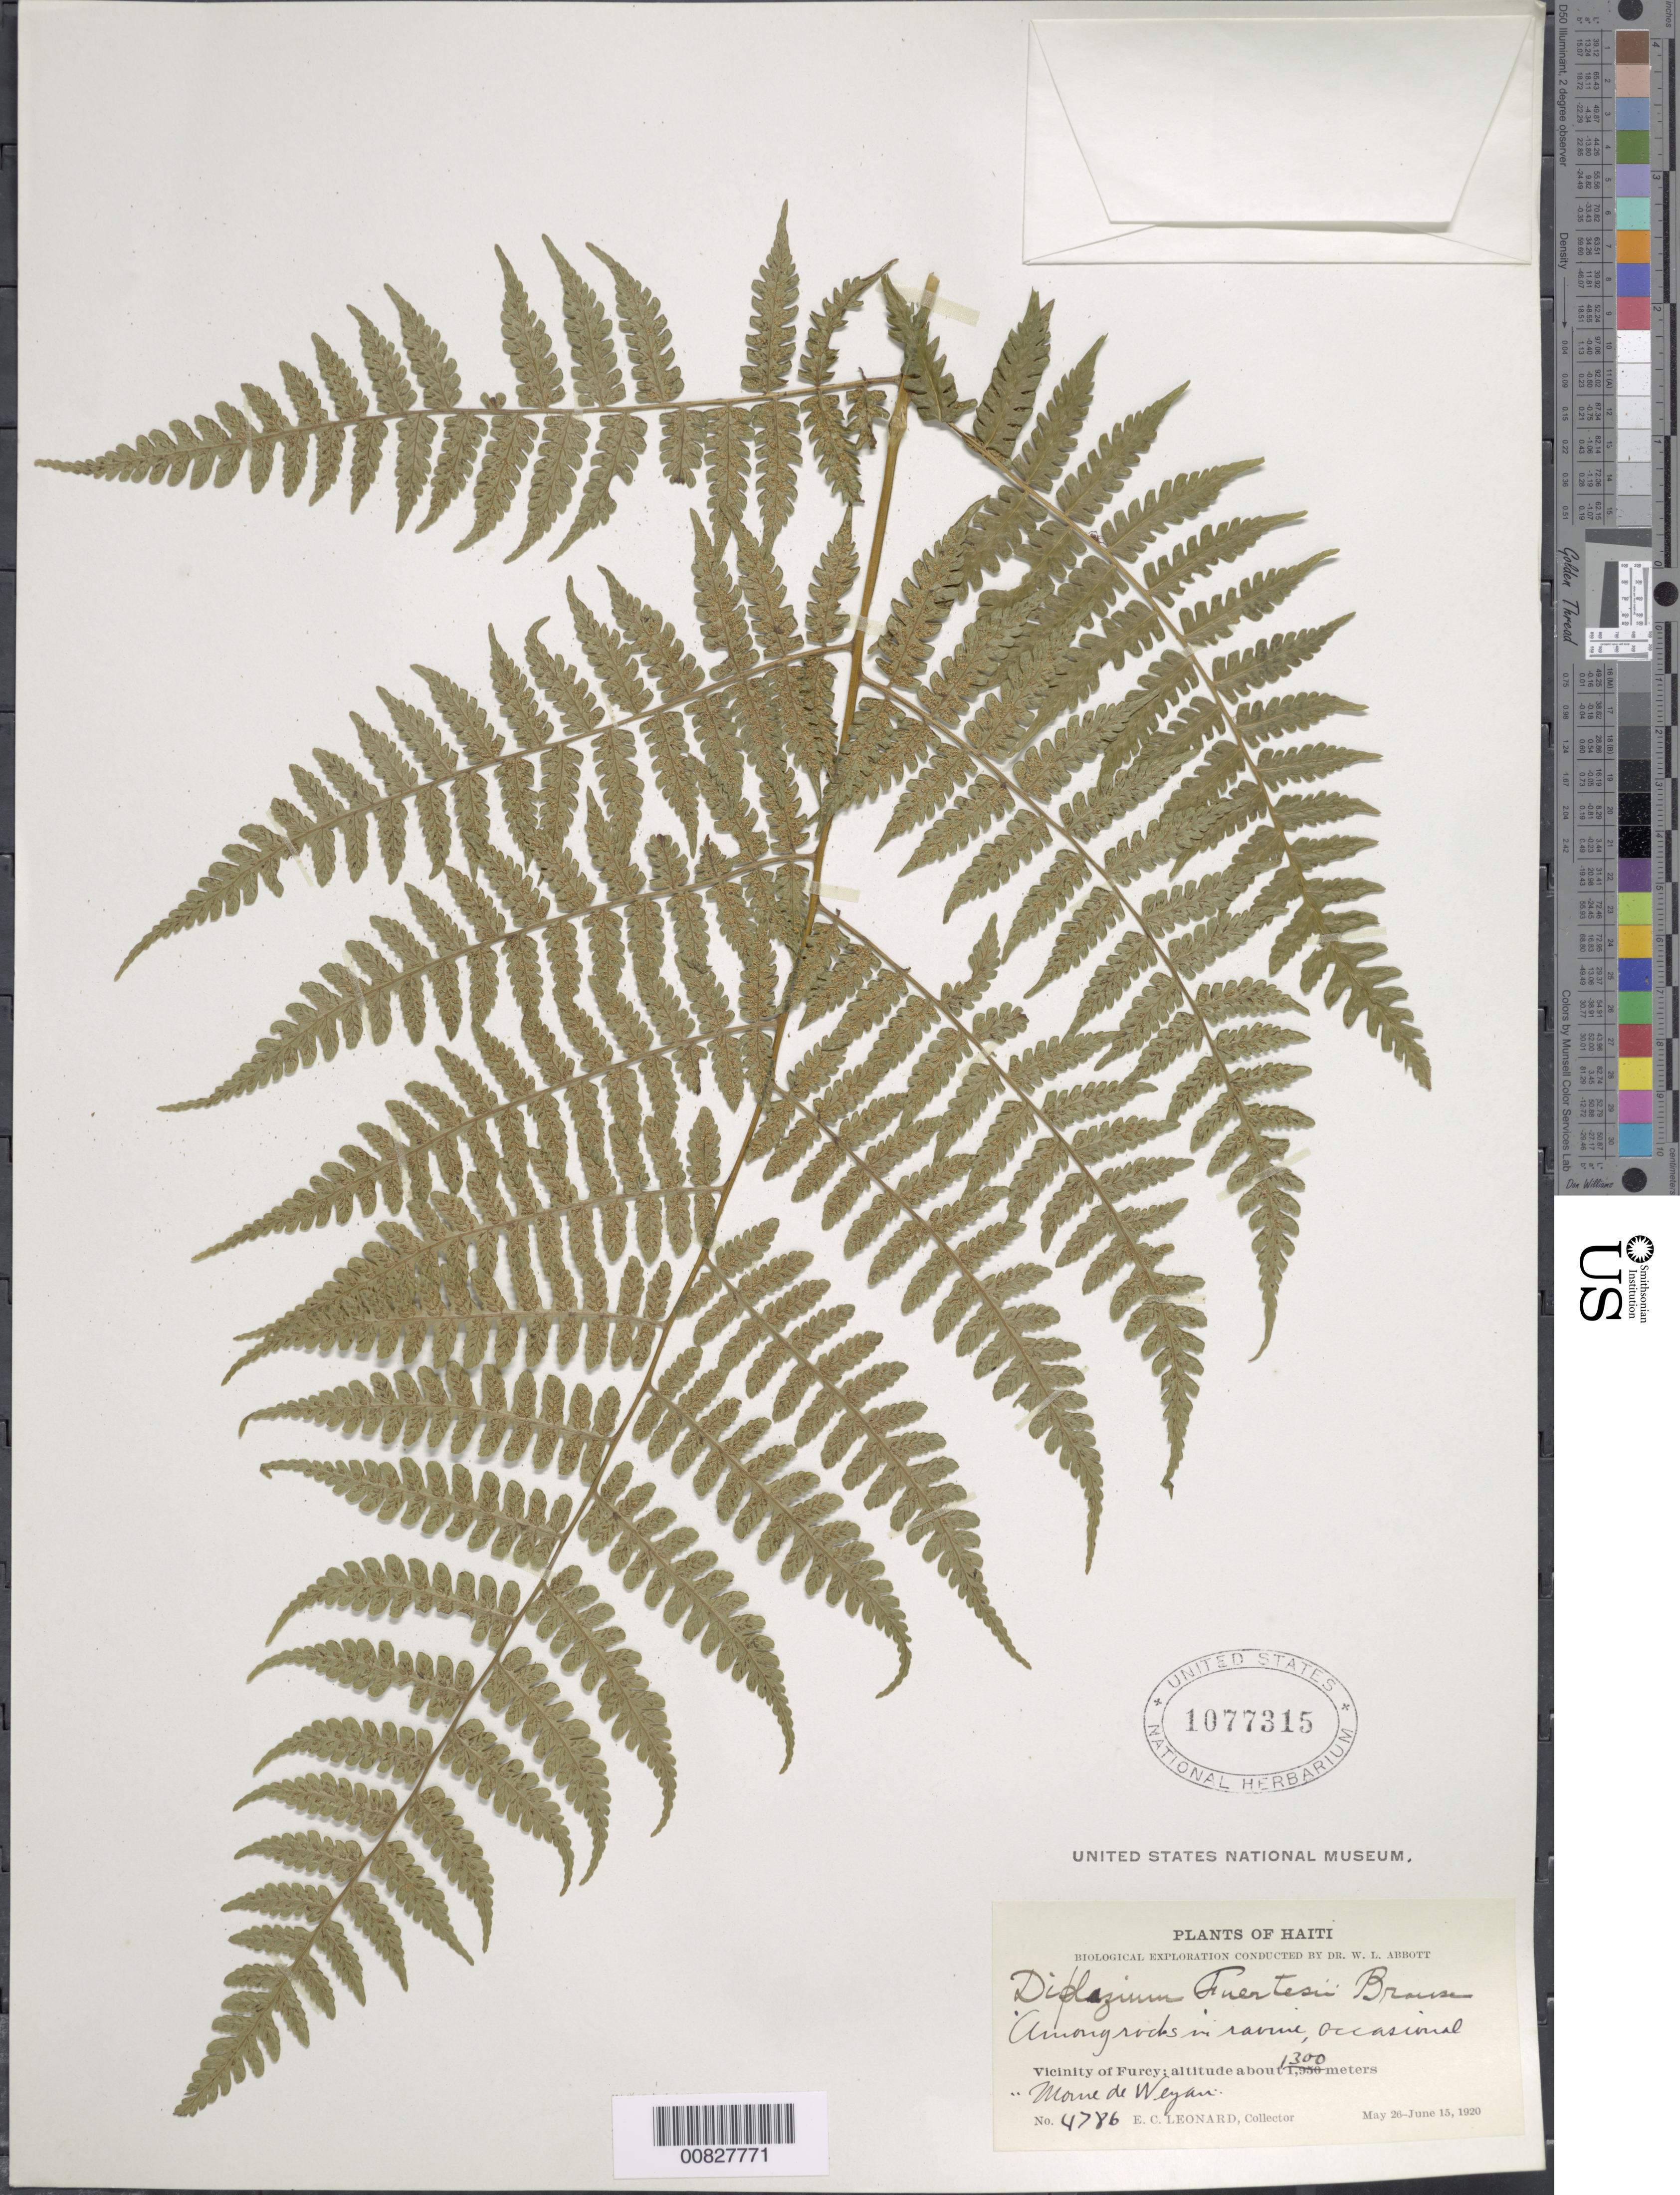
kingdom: Plantae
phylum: Tracheophyta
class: Polypodiopsida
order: Polypodiales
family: Athyriaceae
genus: Diplazium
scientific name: Diplazium fuertesii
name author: Brause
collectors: E. C. Leonard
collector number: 4786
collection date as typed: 26 May 1920 to 15 Jun 1920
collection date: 1920-05-26/1920-06-15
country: Haiti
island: Hispaniola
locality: Furcy vicinity, Morne de Weyan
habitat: Ravine, among rocks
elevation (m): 1300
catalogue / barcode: US 1077315